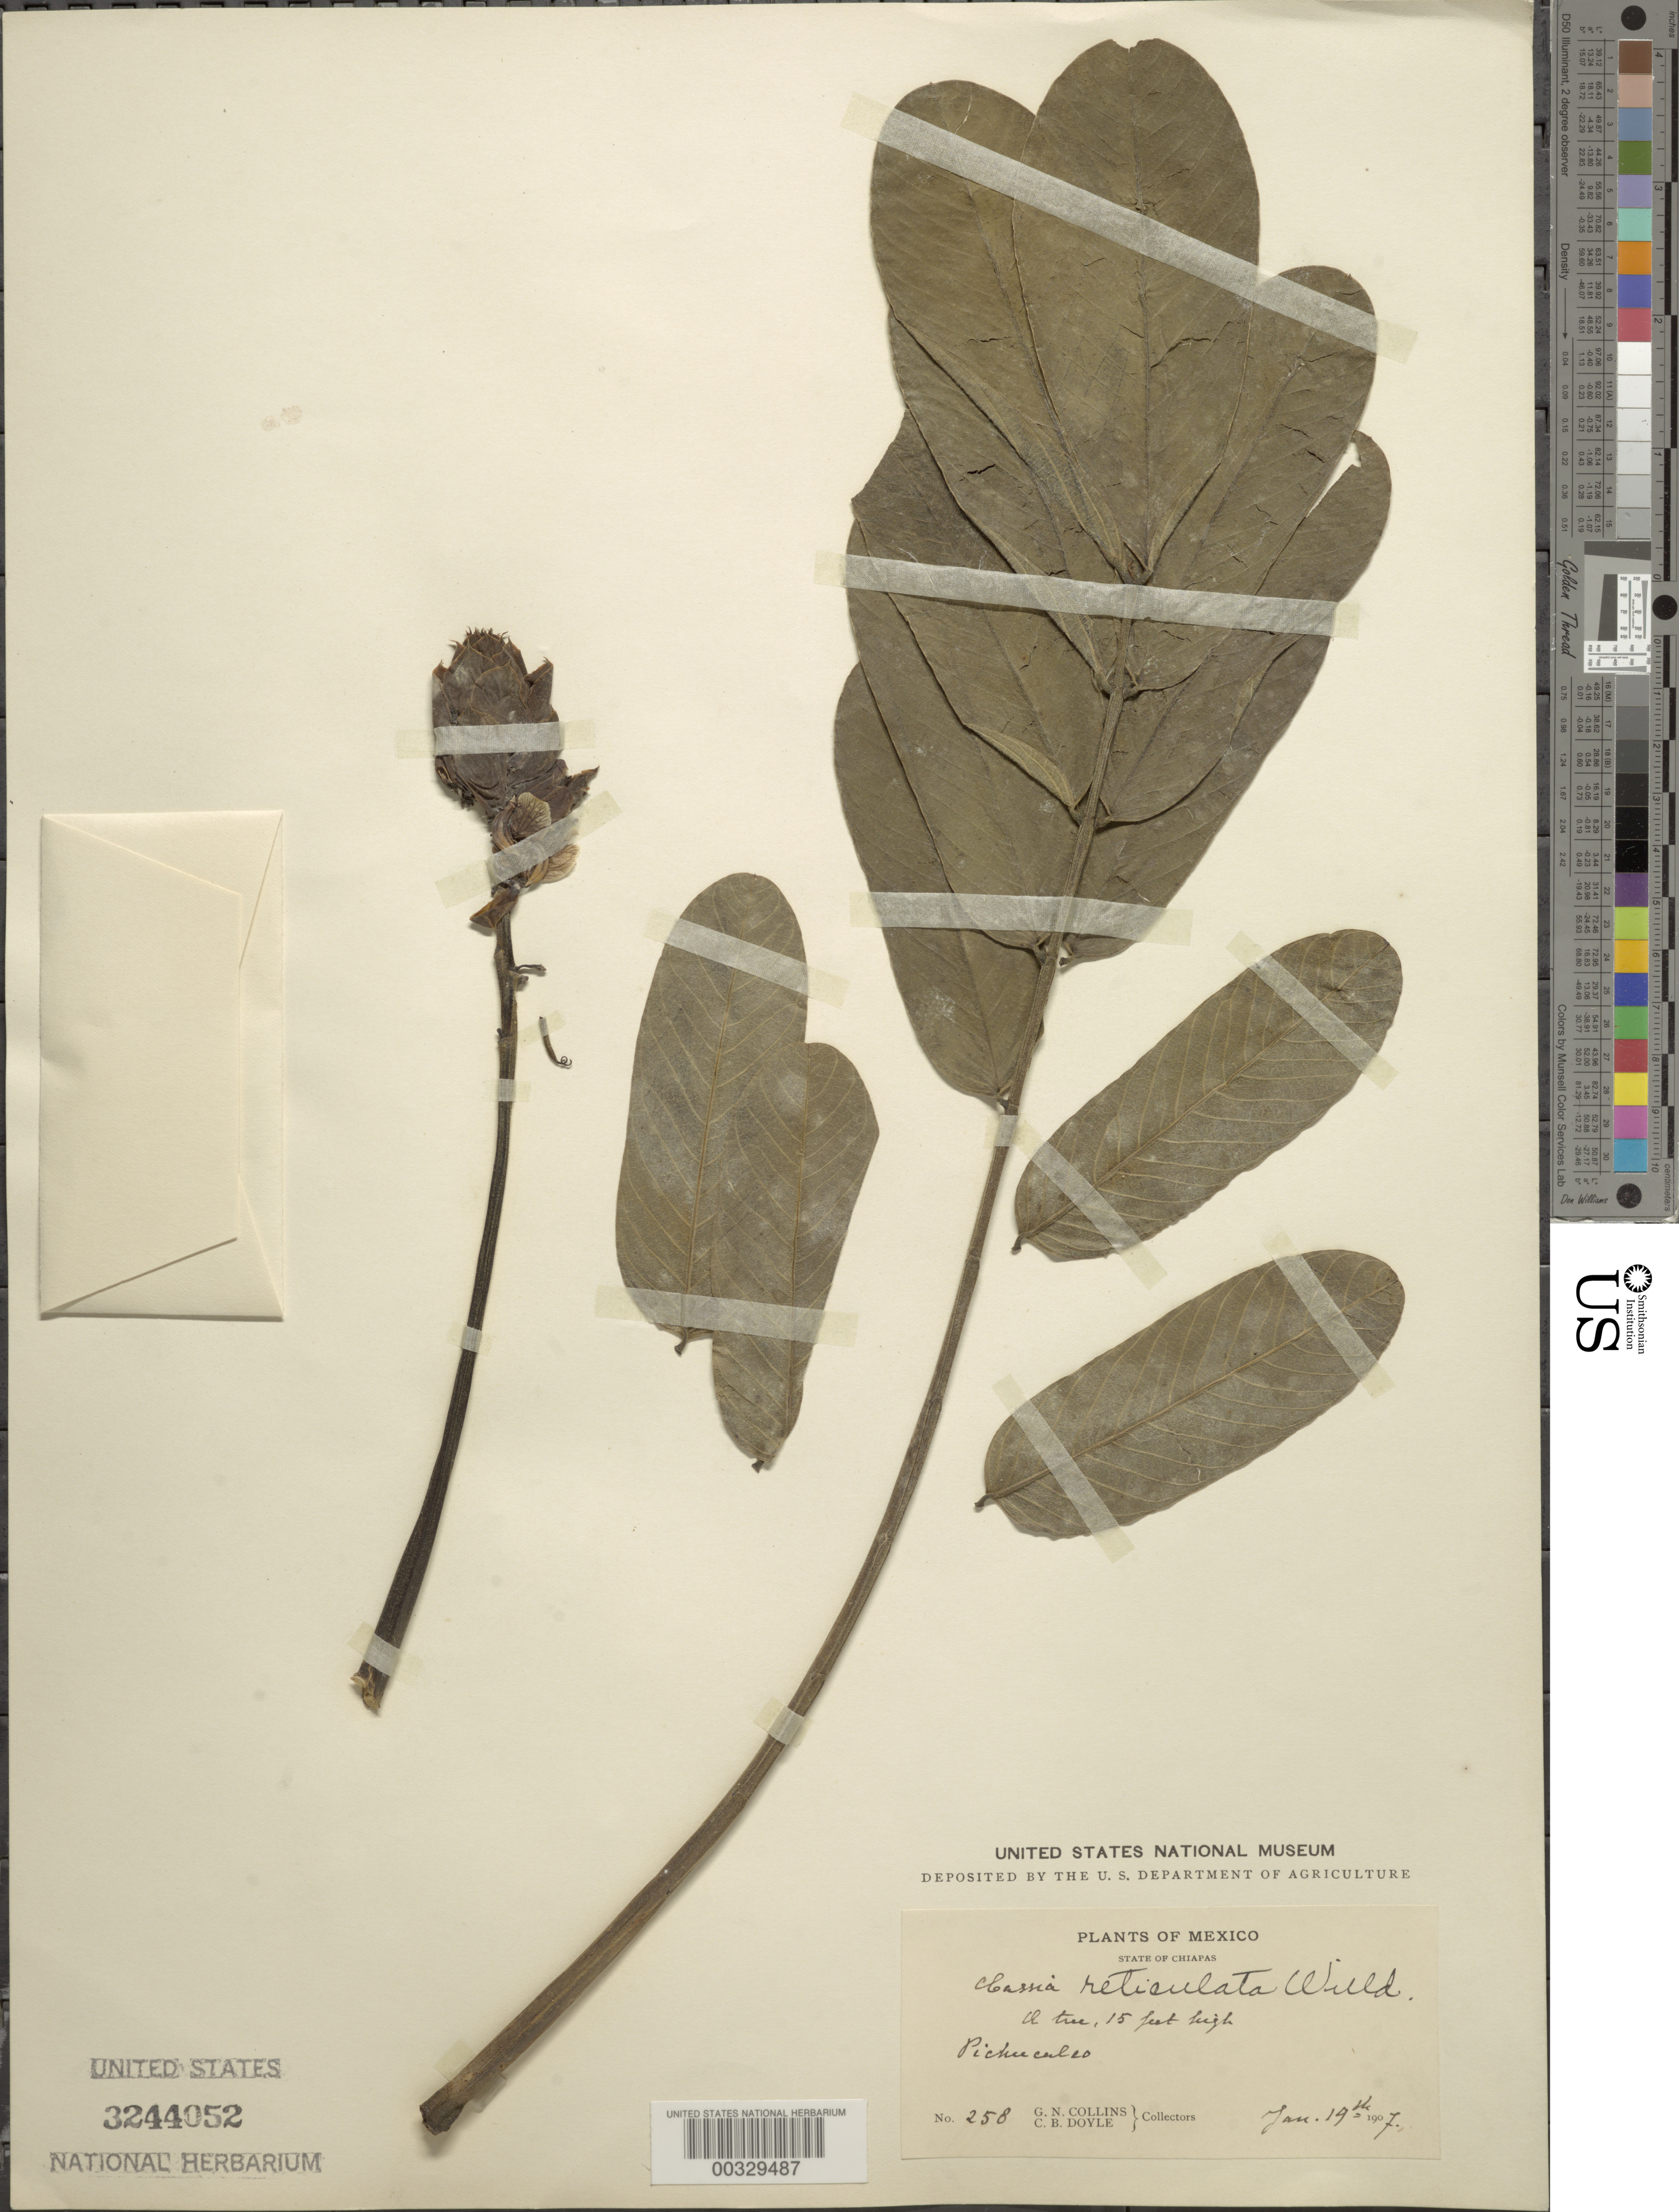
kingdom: Plantae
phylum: Tracheophyta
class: Magnoliopsida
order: Fabales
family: Fabaceae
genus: Senna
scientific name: Senna reticulata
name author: (Willd.) H.S. Irwin & Barneby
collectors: C. Doyle & G. Collins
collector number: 258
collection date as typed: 19 Jan 1907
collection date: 1907-01-19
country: Mexico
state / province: Chiapas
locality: Pichuculco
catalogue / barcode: US 3244052